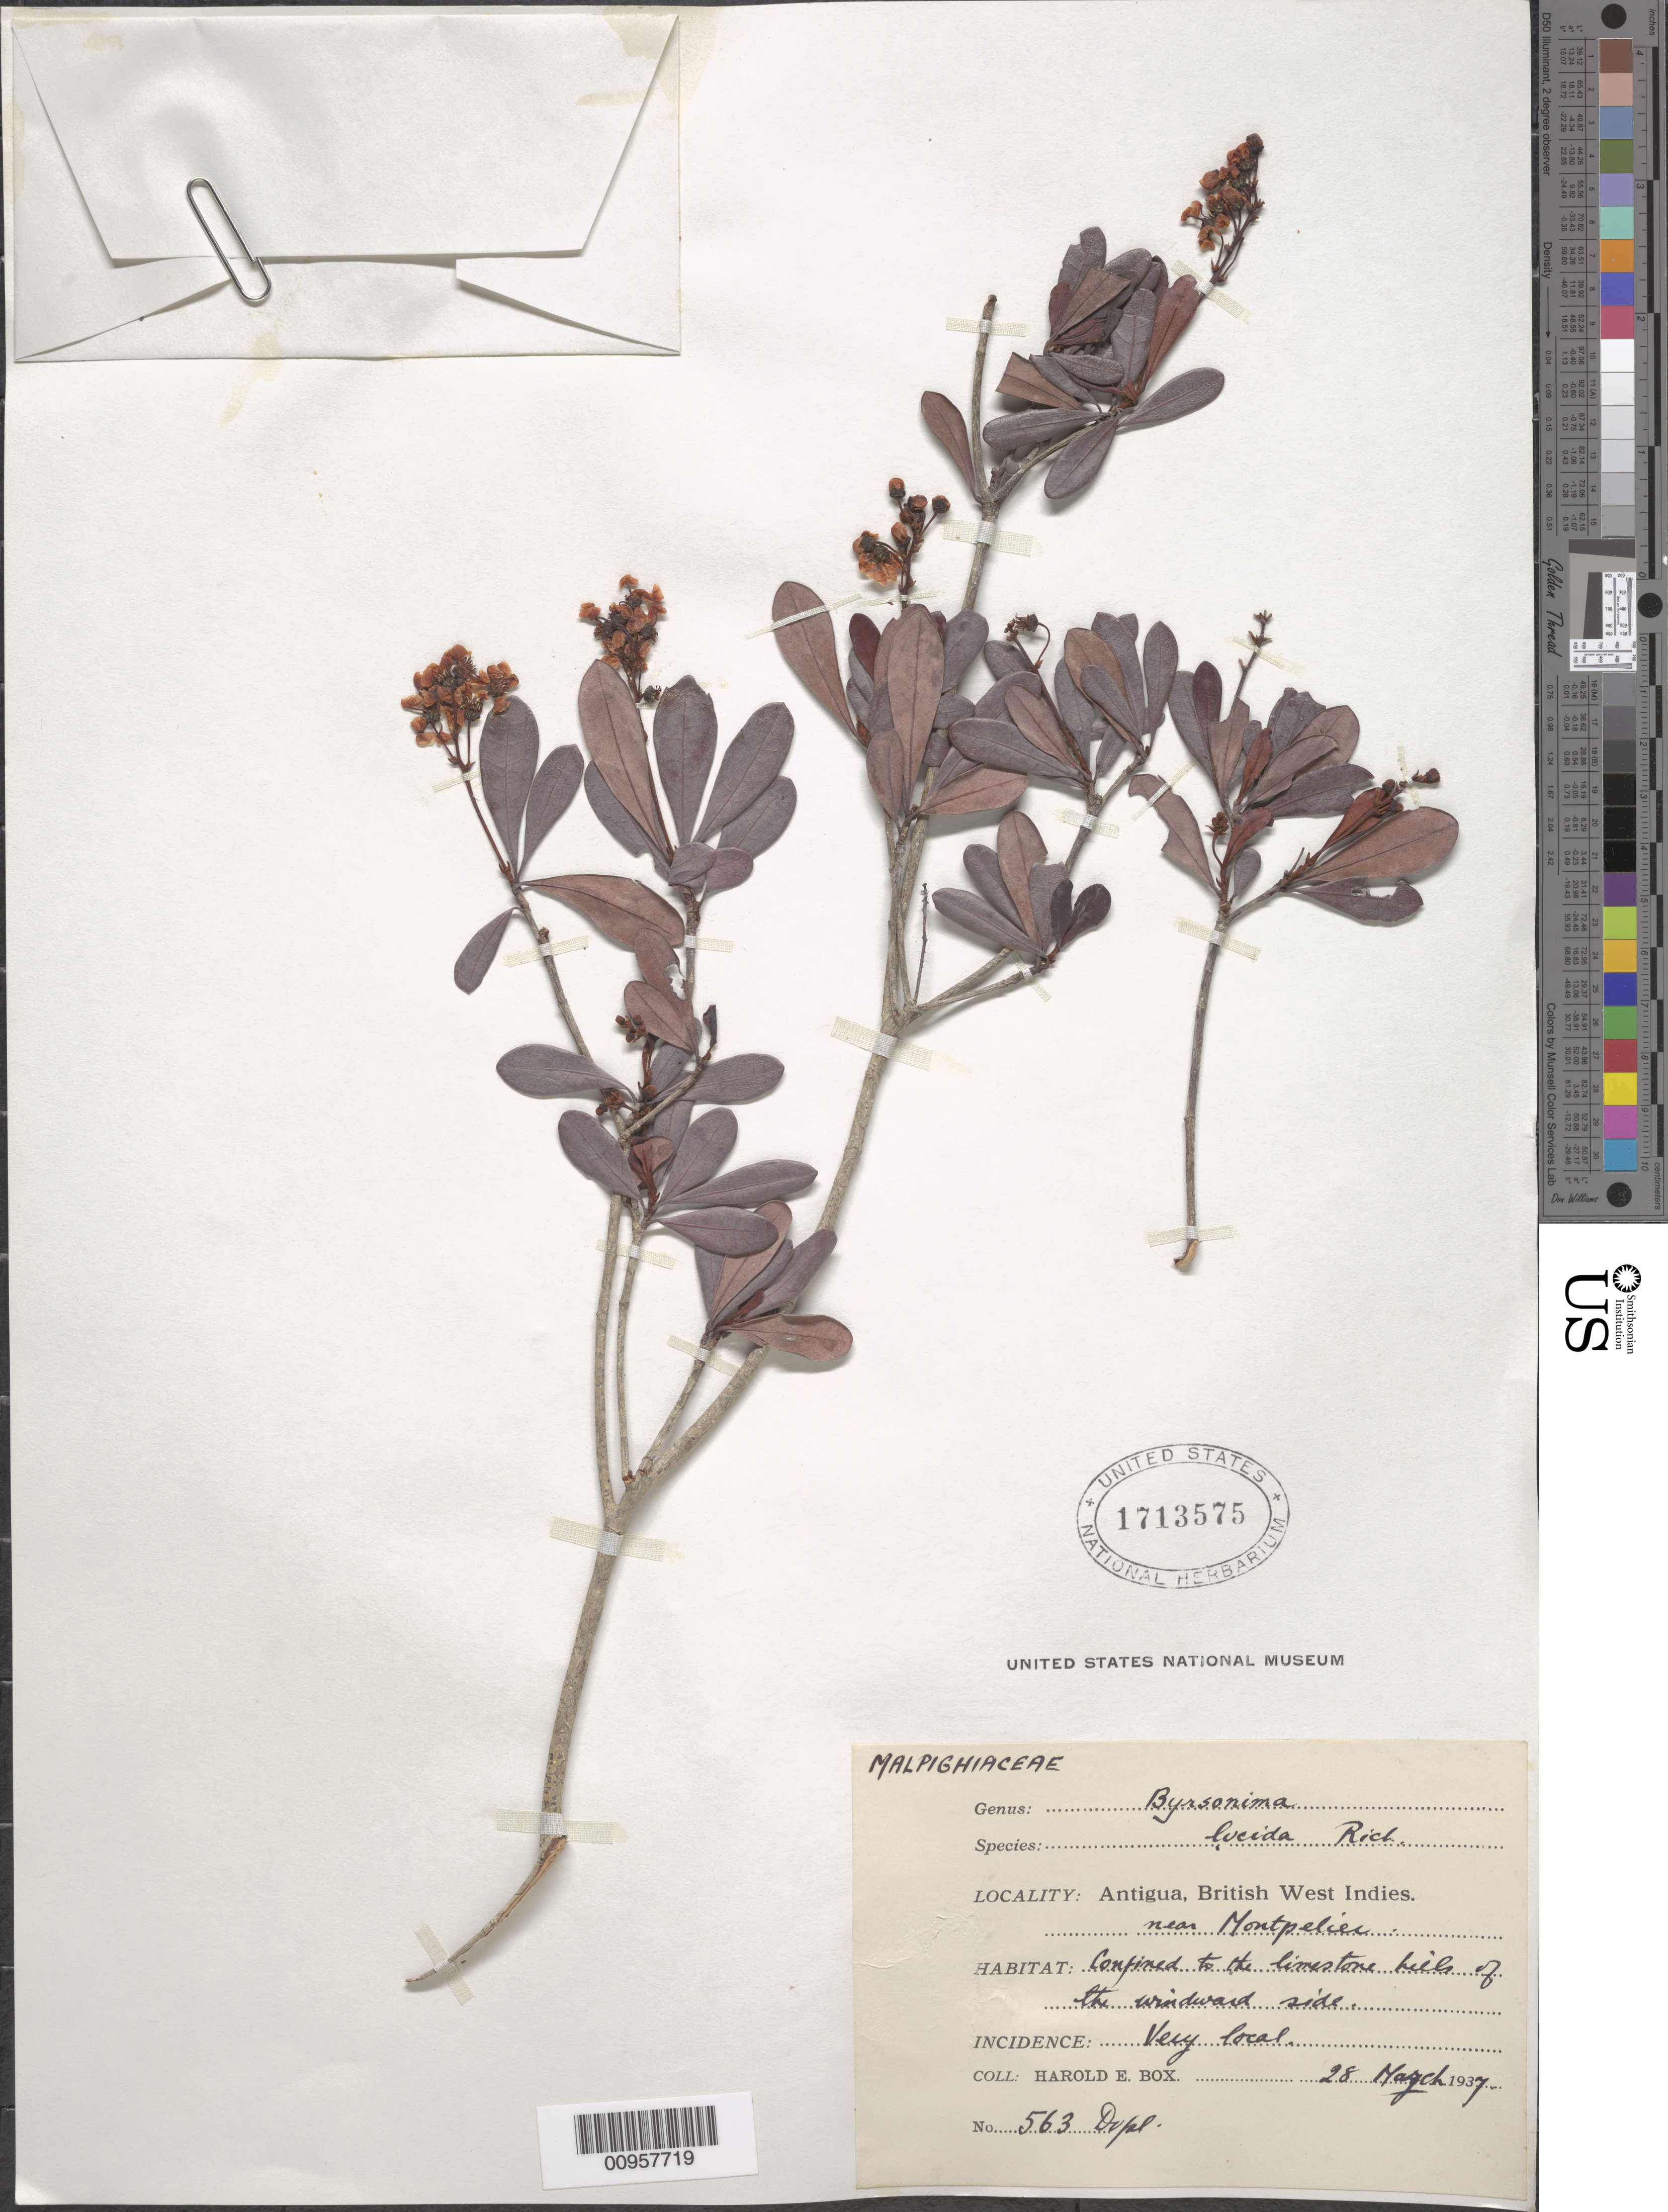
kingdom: Plantae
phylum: Tracheophyta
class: Magnoliopsida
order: Malpighiales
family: Malpighiaceae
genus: Byrsonima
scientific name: Byrsonima lucida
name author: (Mill.) DC.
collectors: H. E. Box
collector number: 563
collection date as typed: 28 Mar 1937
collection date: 1937-03-28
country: Antigua and Barbuda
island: Antigua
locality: Near Montpelier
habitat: Confirmed to the limestone hills of the windward side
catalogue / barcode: US 1713575